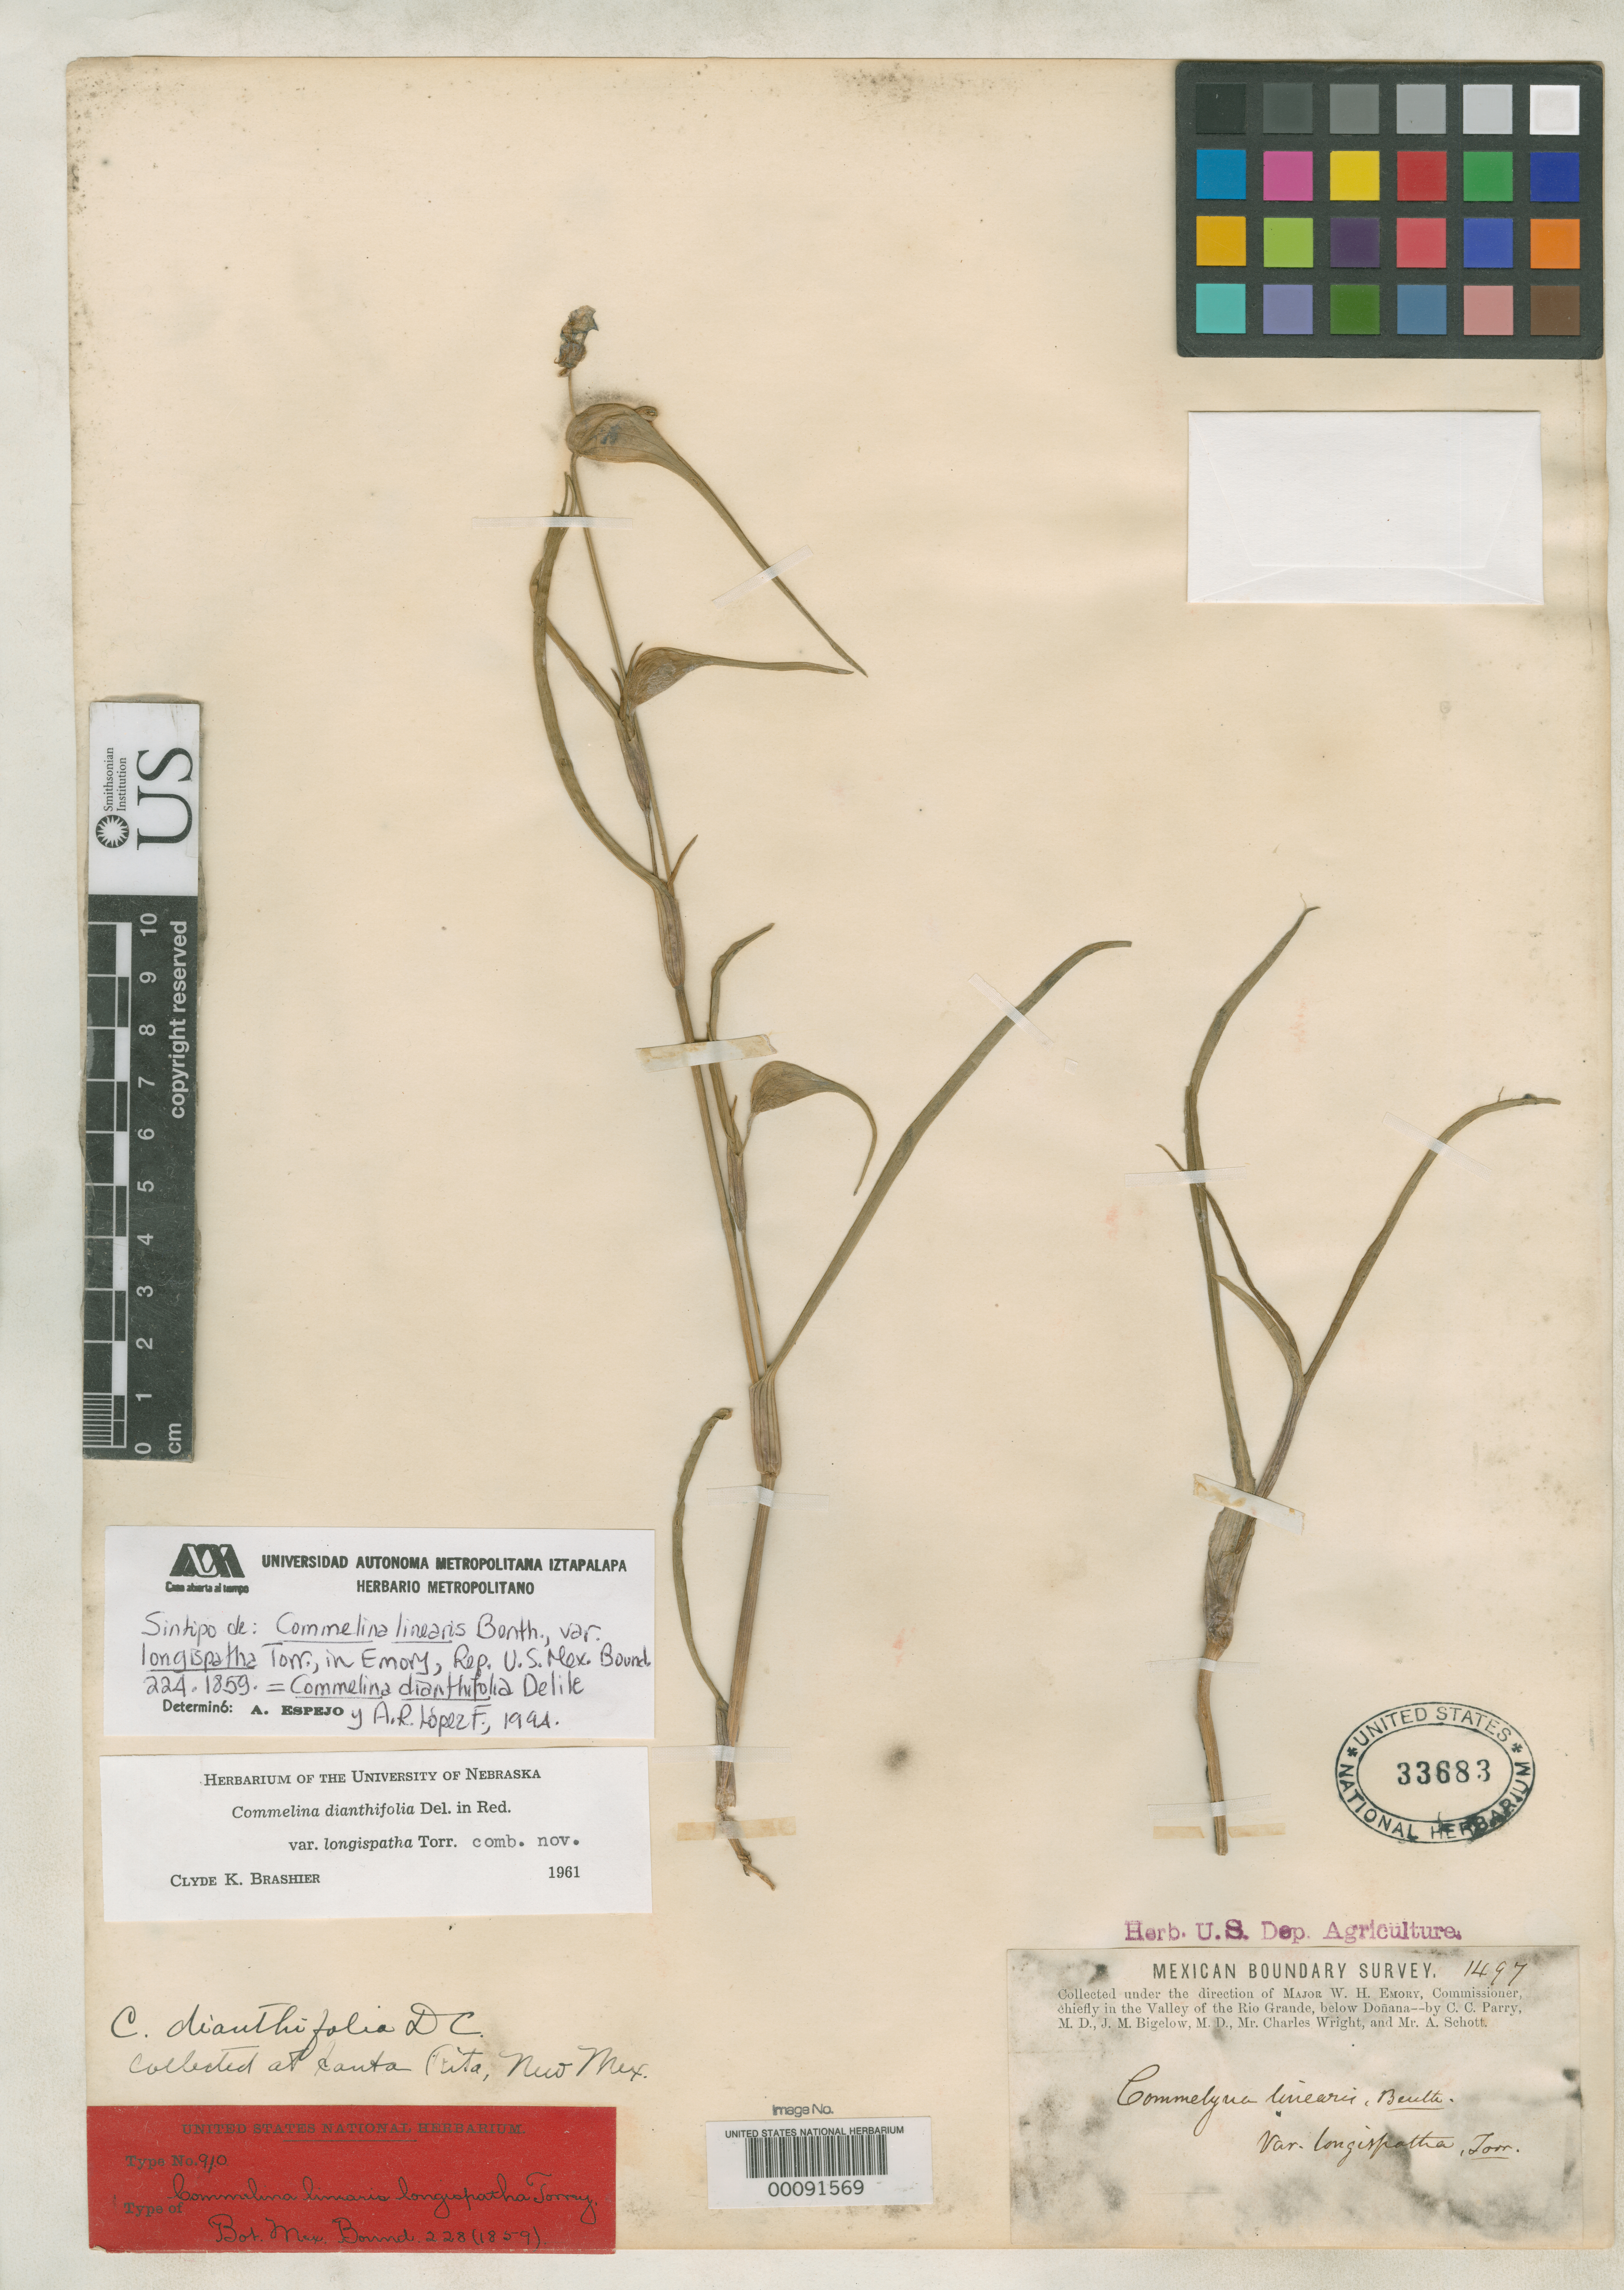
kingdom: Plantae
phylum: Tracheophyta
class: Liliopsida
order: Commelinales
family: Commelinaceae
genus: Commelina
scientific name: Commelina linearis var. longispatha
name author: Torr. in Emory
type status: Type Collection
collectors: C. C. Parry, J. M. Bigelow, C. Wright & A. C. V. Schott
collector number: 1491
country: United States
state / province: New Mexico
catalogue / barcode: US 33683